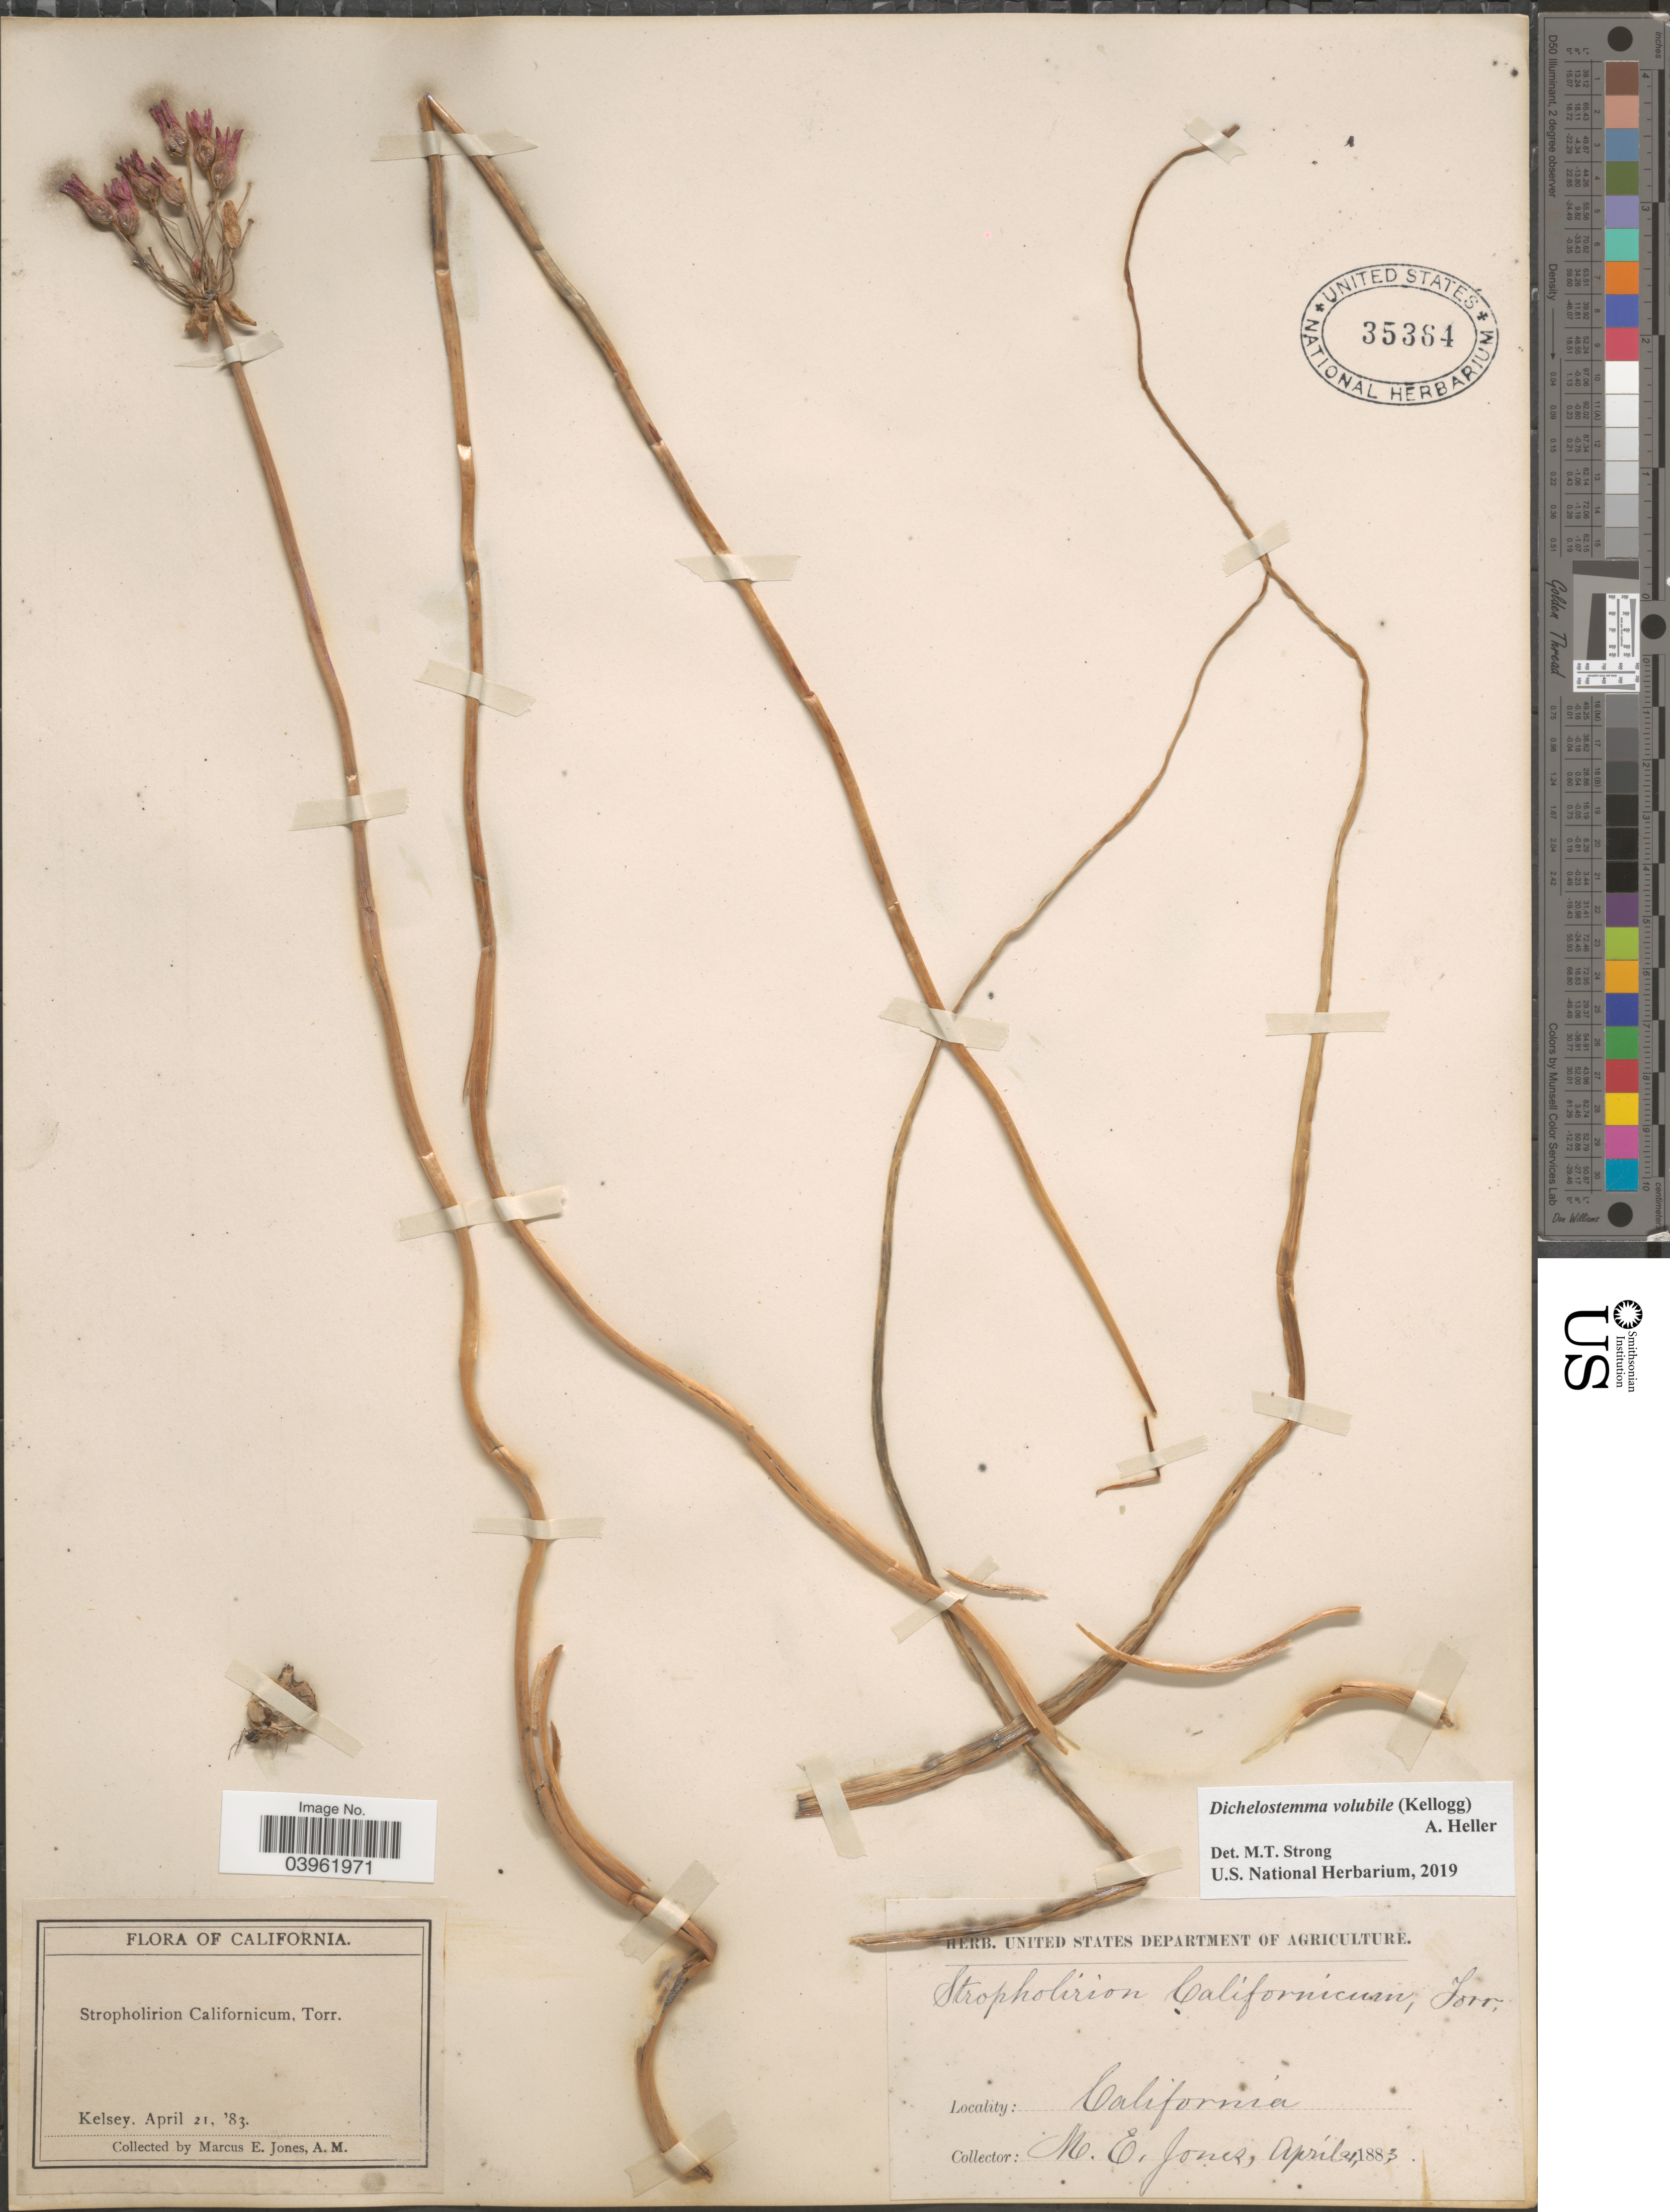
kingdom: Plantae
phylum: Tracheophyta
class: Liliopsida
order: Asparagales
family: Asparagaceae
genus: Dichelostemma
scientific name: Dichelostemma volubile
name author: A. Heller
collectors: M. E. Jones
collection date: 1883-04-21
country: United States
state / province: California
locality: Kelsey.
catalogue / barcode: US 35364